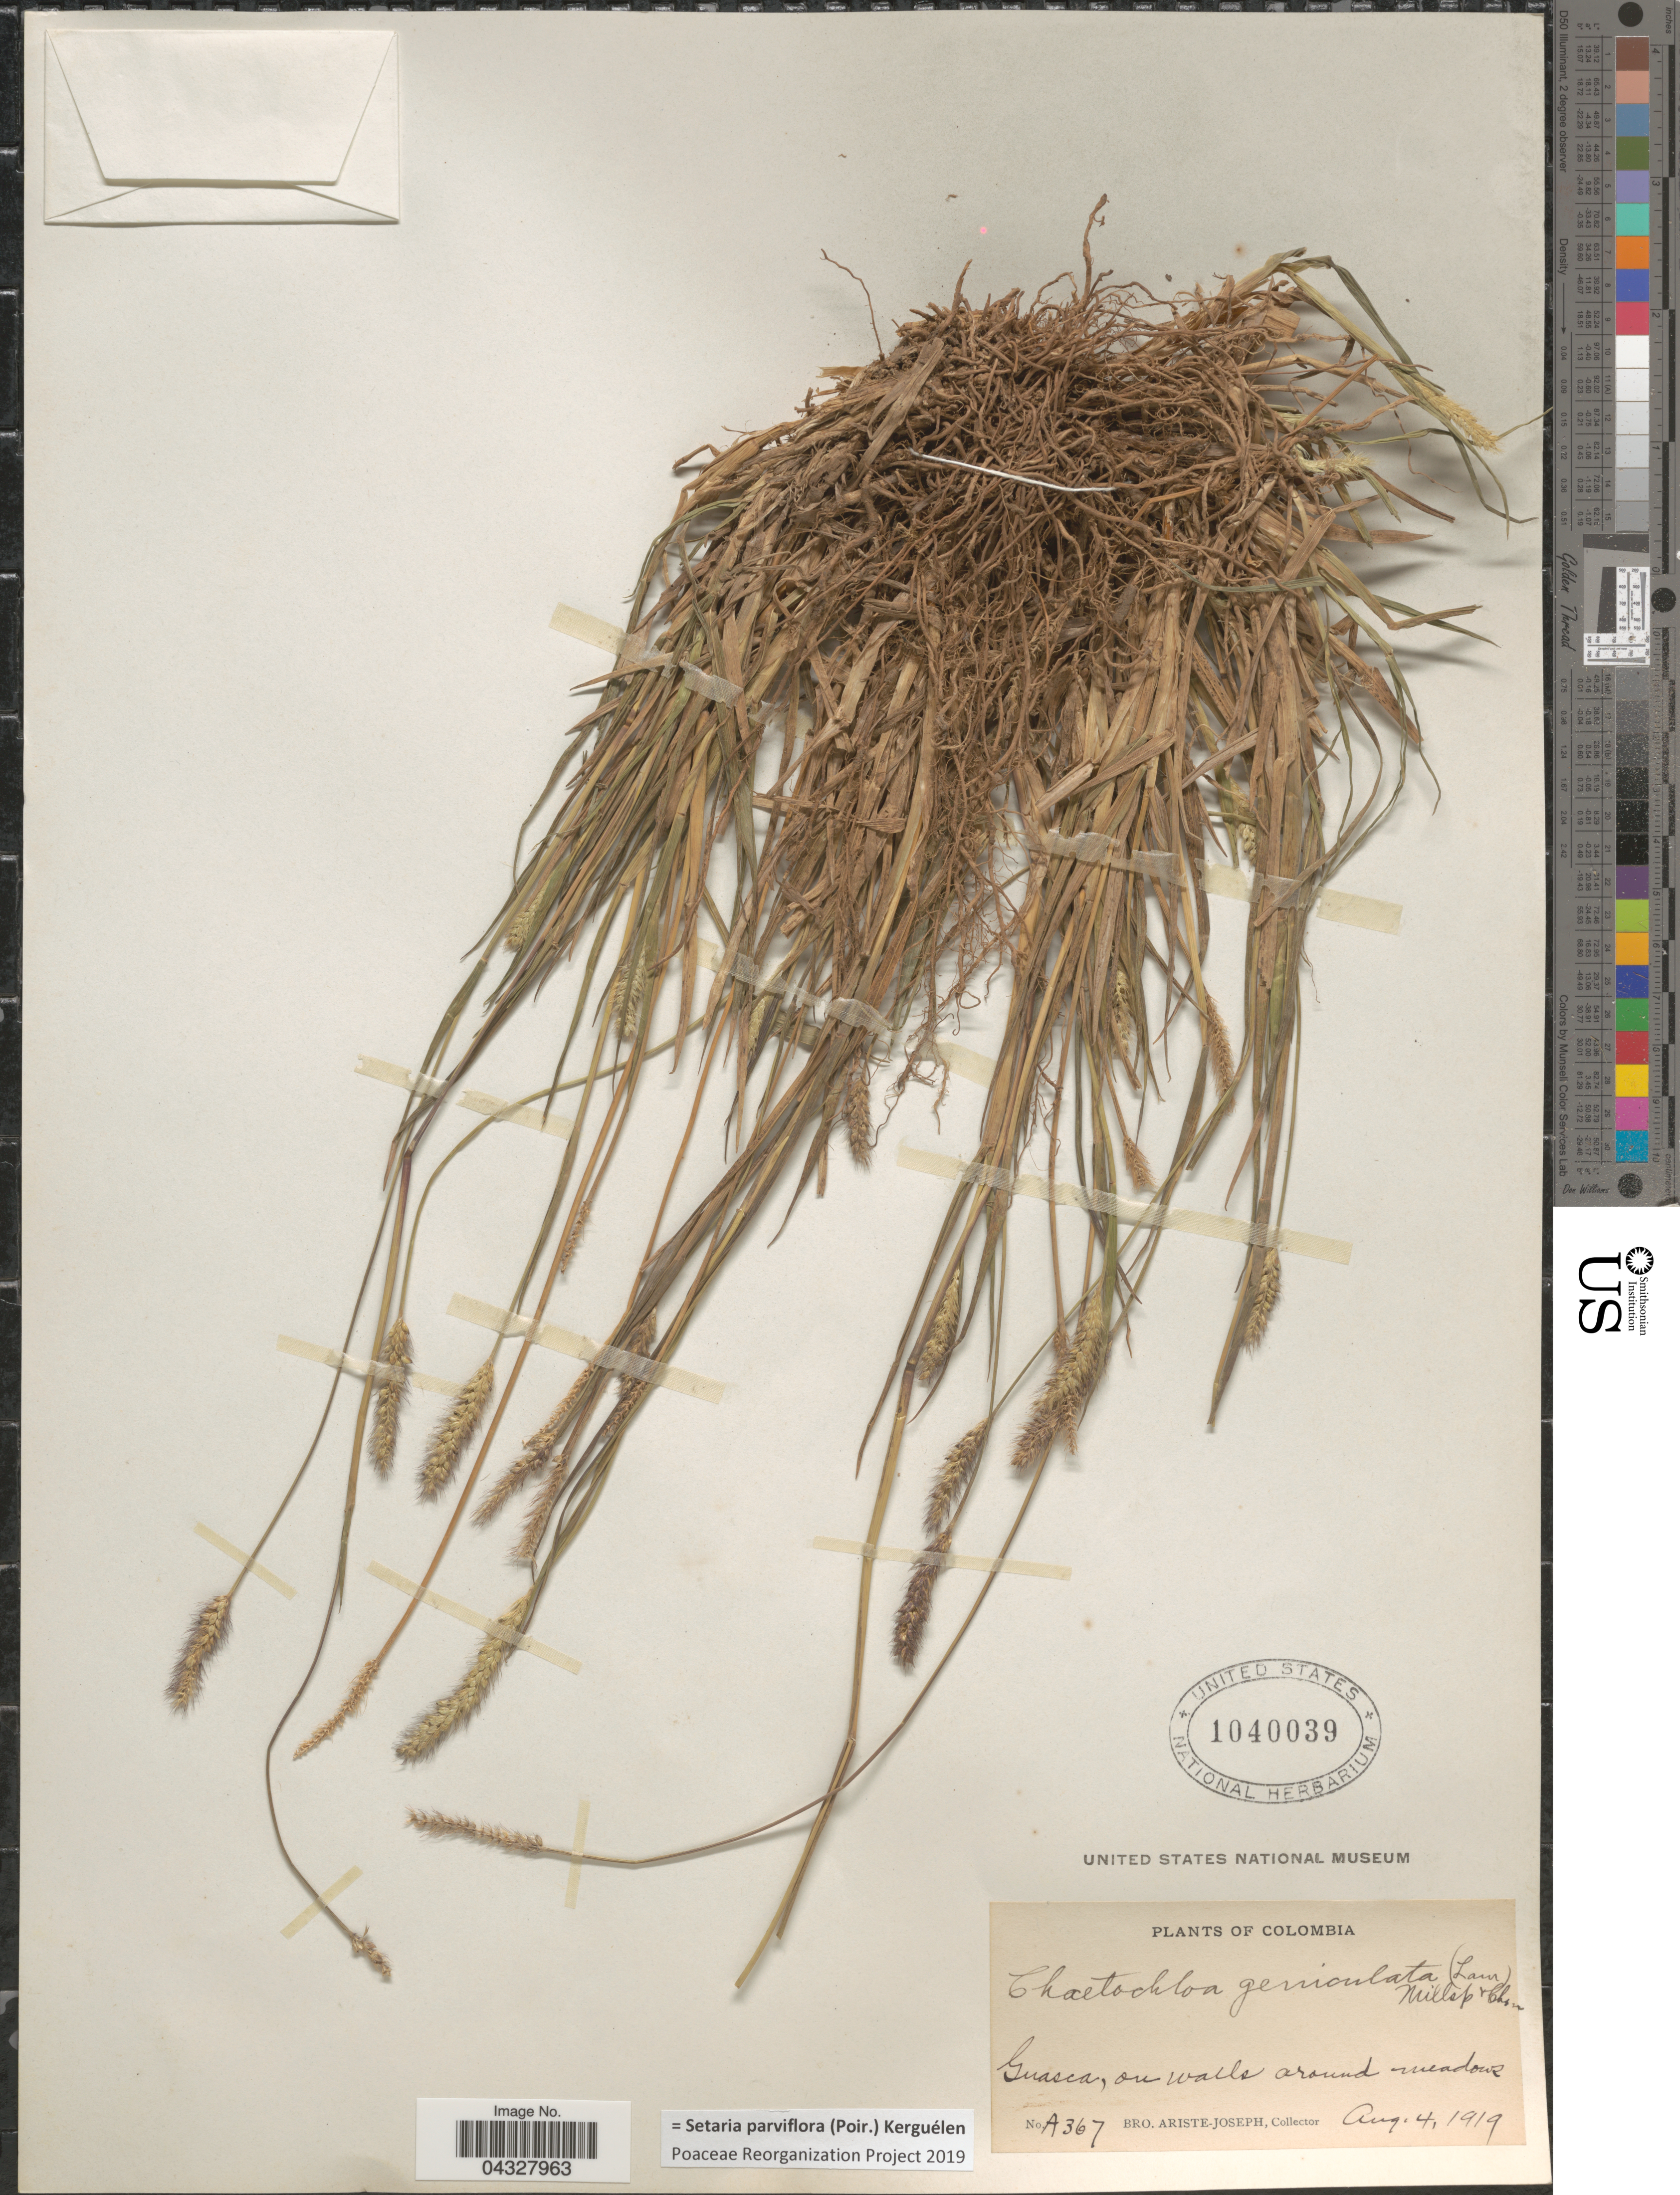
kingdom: Plantae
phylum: Tracheophyta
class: Liliopsida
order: Poales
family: Poaceae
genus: Setaria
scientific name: Setaria parviflora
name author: (Poir.) Kerguélen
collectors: Bro. Ariste-Joseph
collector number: A367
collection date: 1919-08-04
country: Colombia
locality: Guasca.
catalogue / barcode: US 1040039